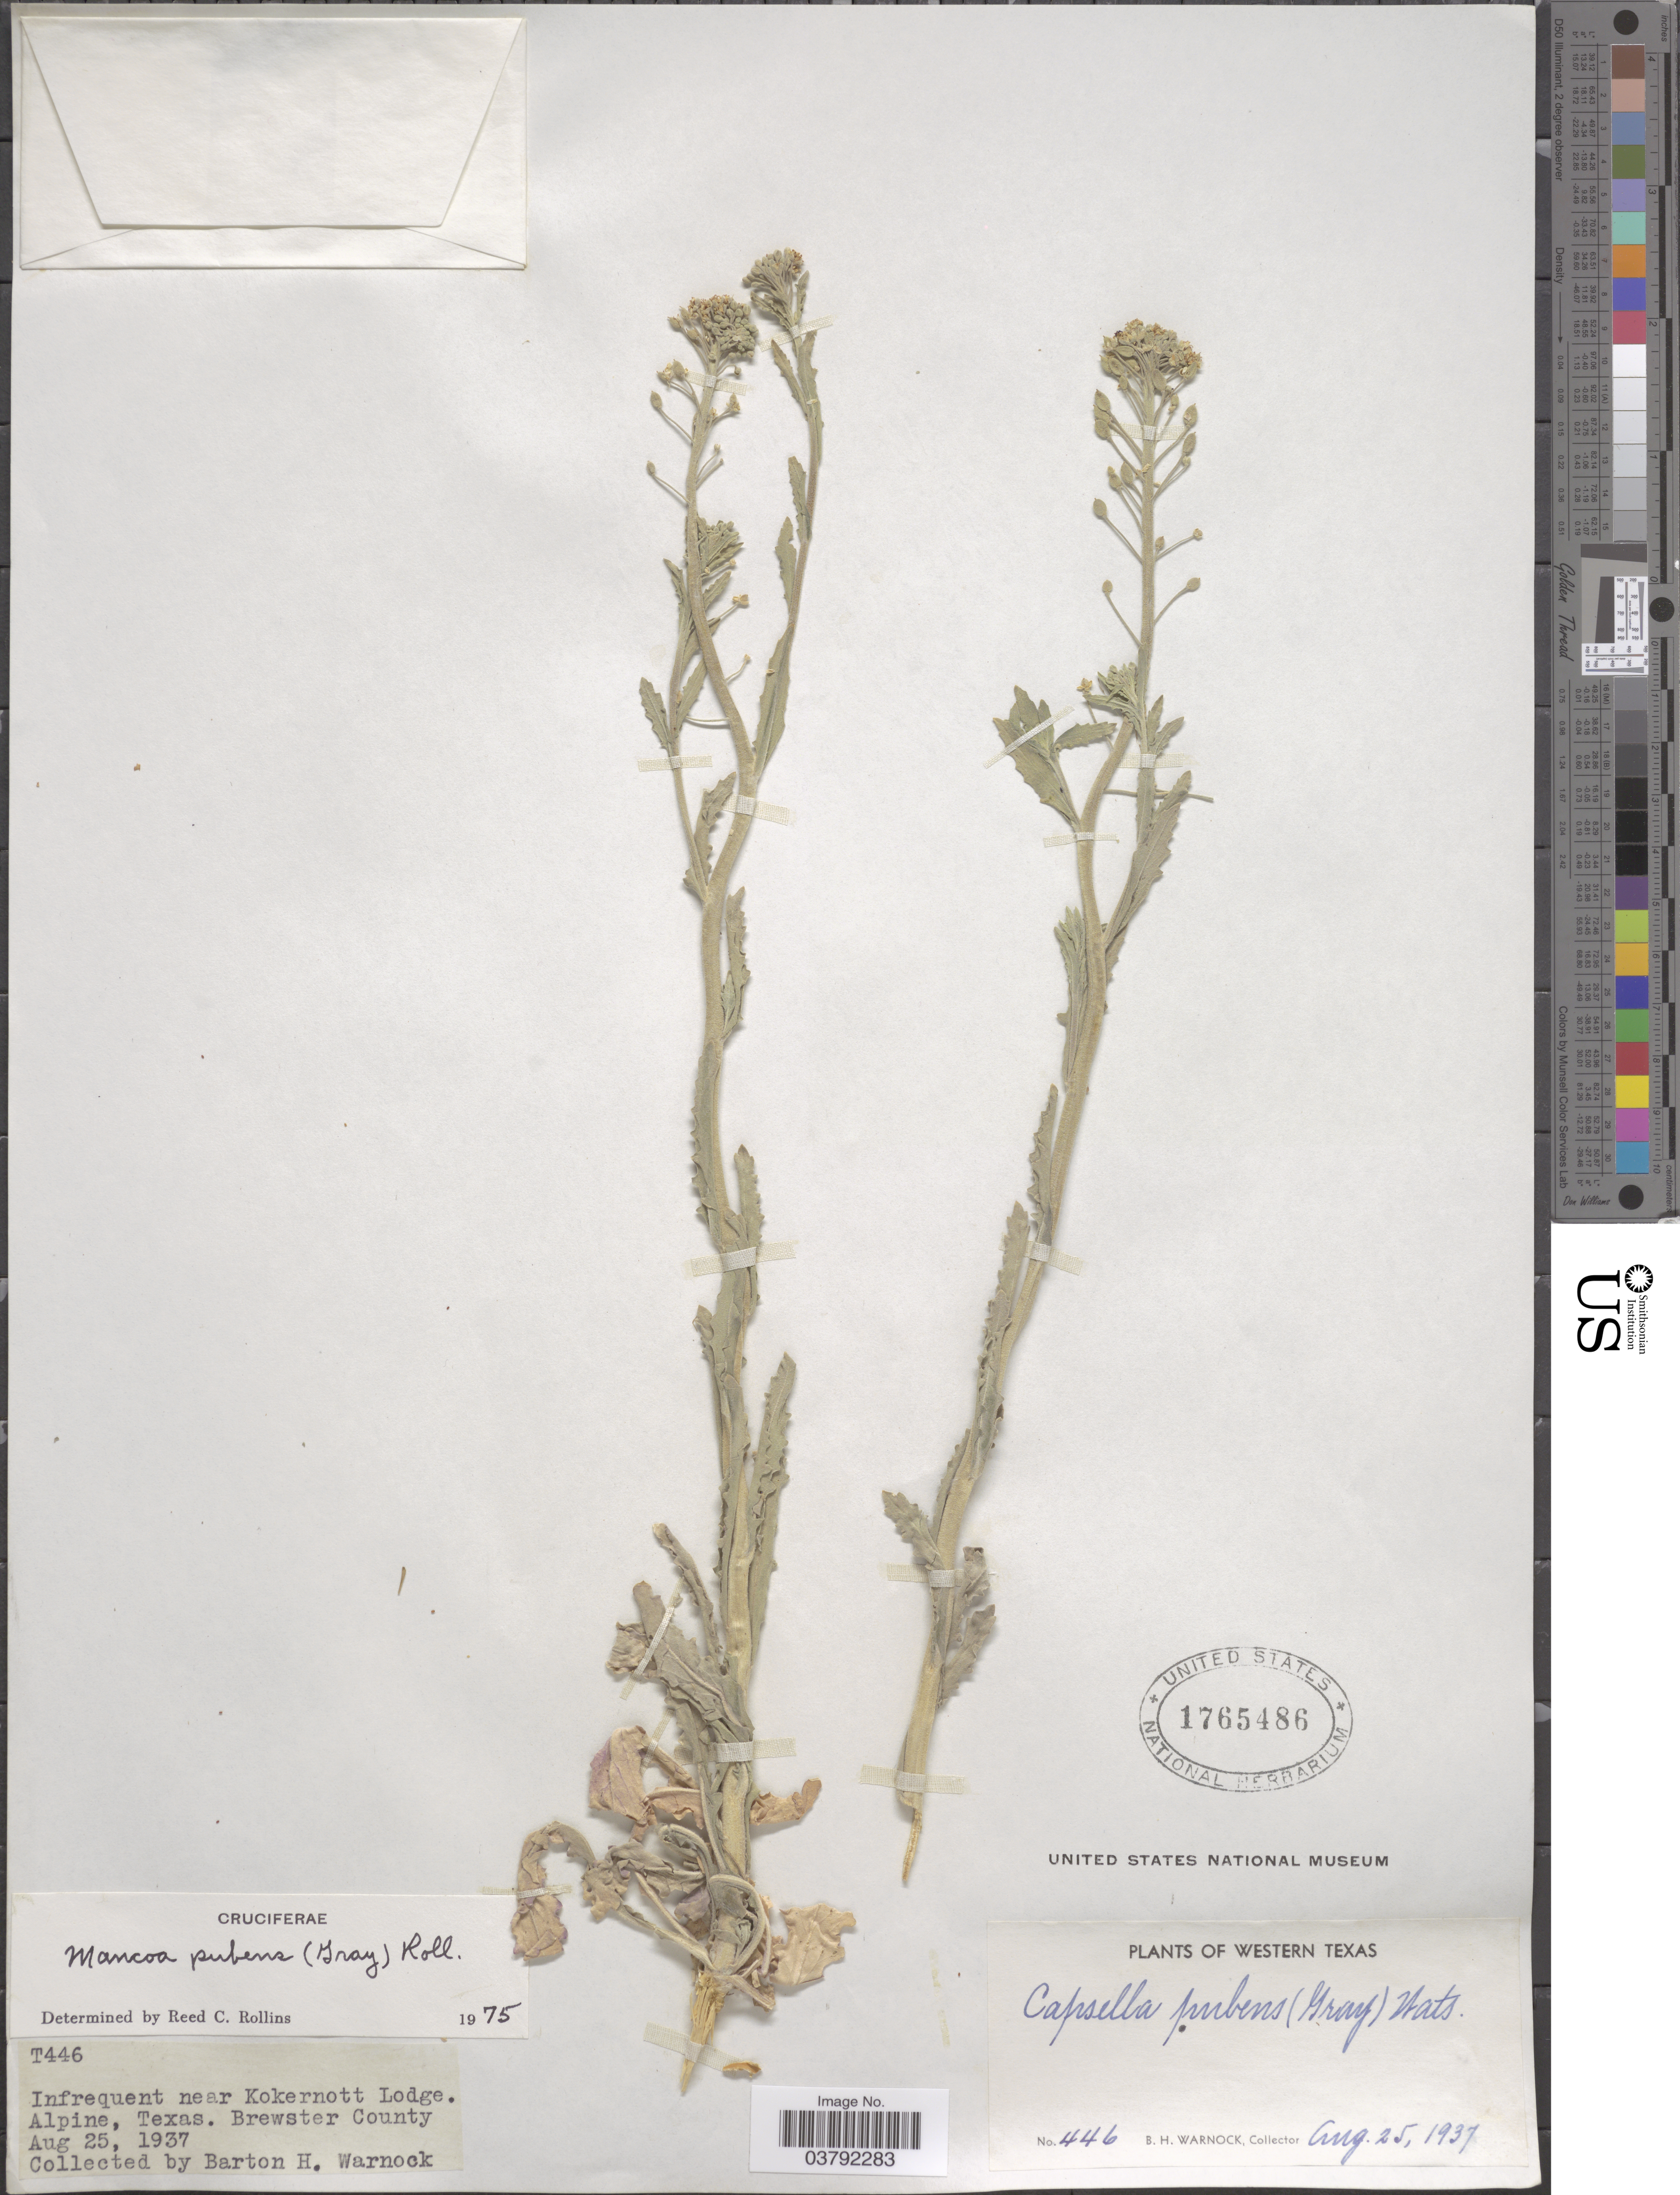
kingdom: Plantae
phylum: Tracheophyta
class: Magnoliopsida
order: Brassicales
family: Brassicaceae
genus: Mancoa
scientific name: Mancoa pubens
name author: (A. Gray) Rollins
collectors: B. H. Warnock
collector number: T446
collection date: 1937-08-25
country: United States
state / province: Texas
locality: Western Texas. Infrequent near Kokernott Lodge. Alpine. Brewster County.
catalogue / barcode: US 1765486